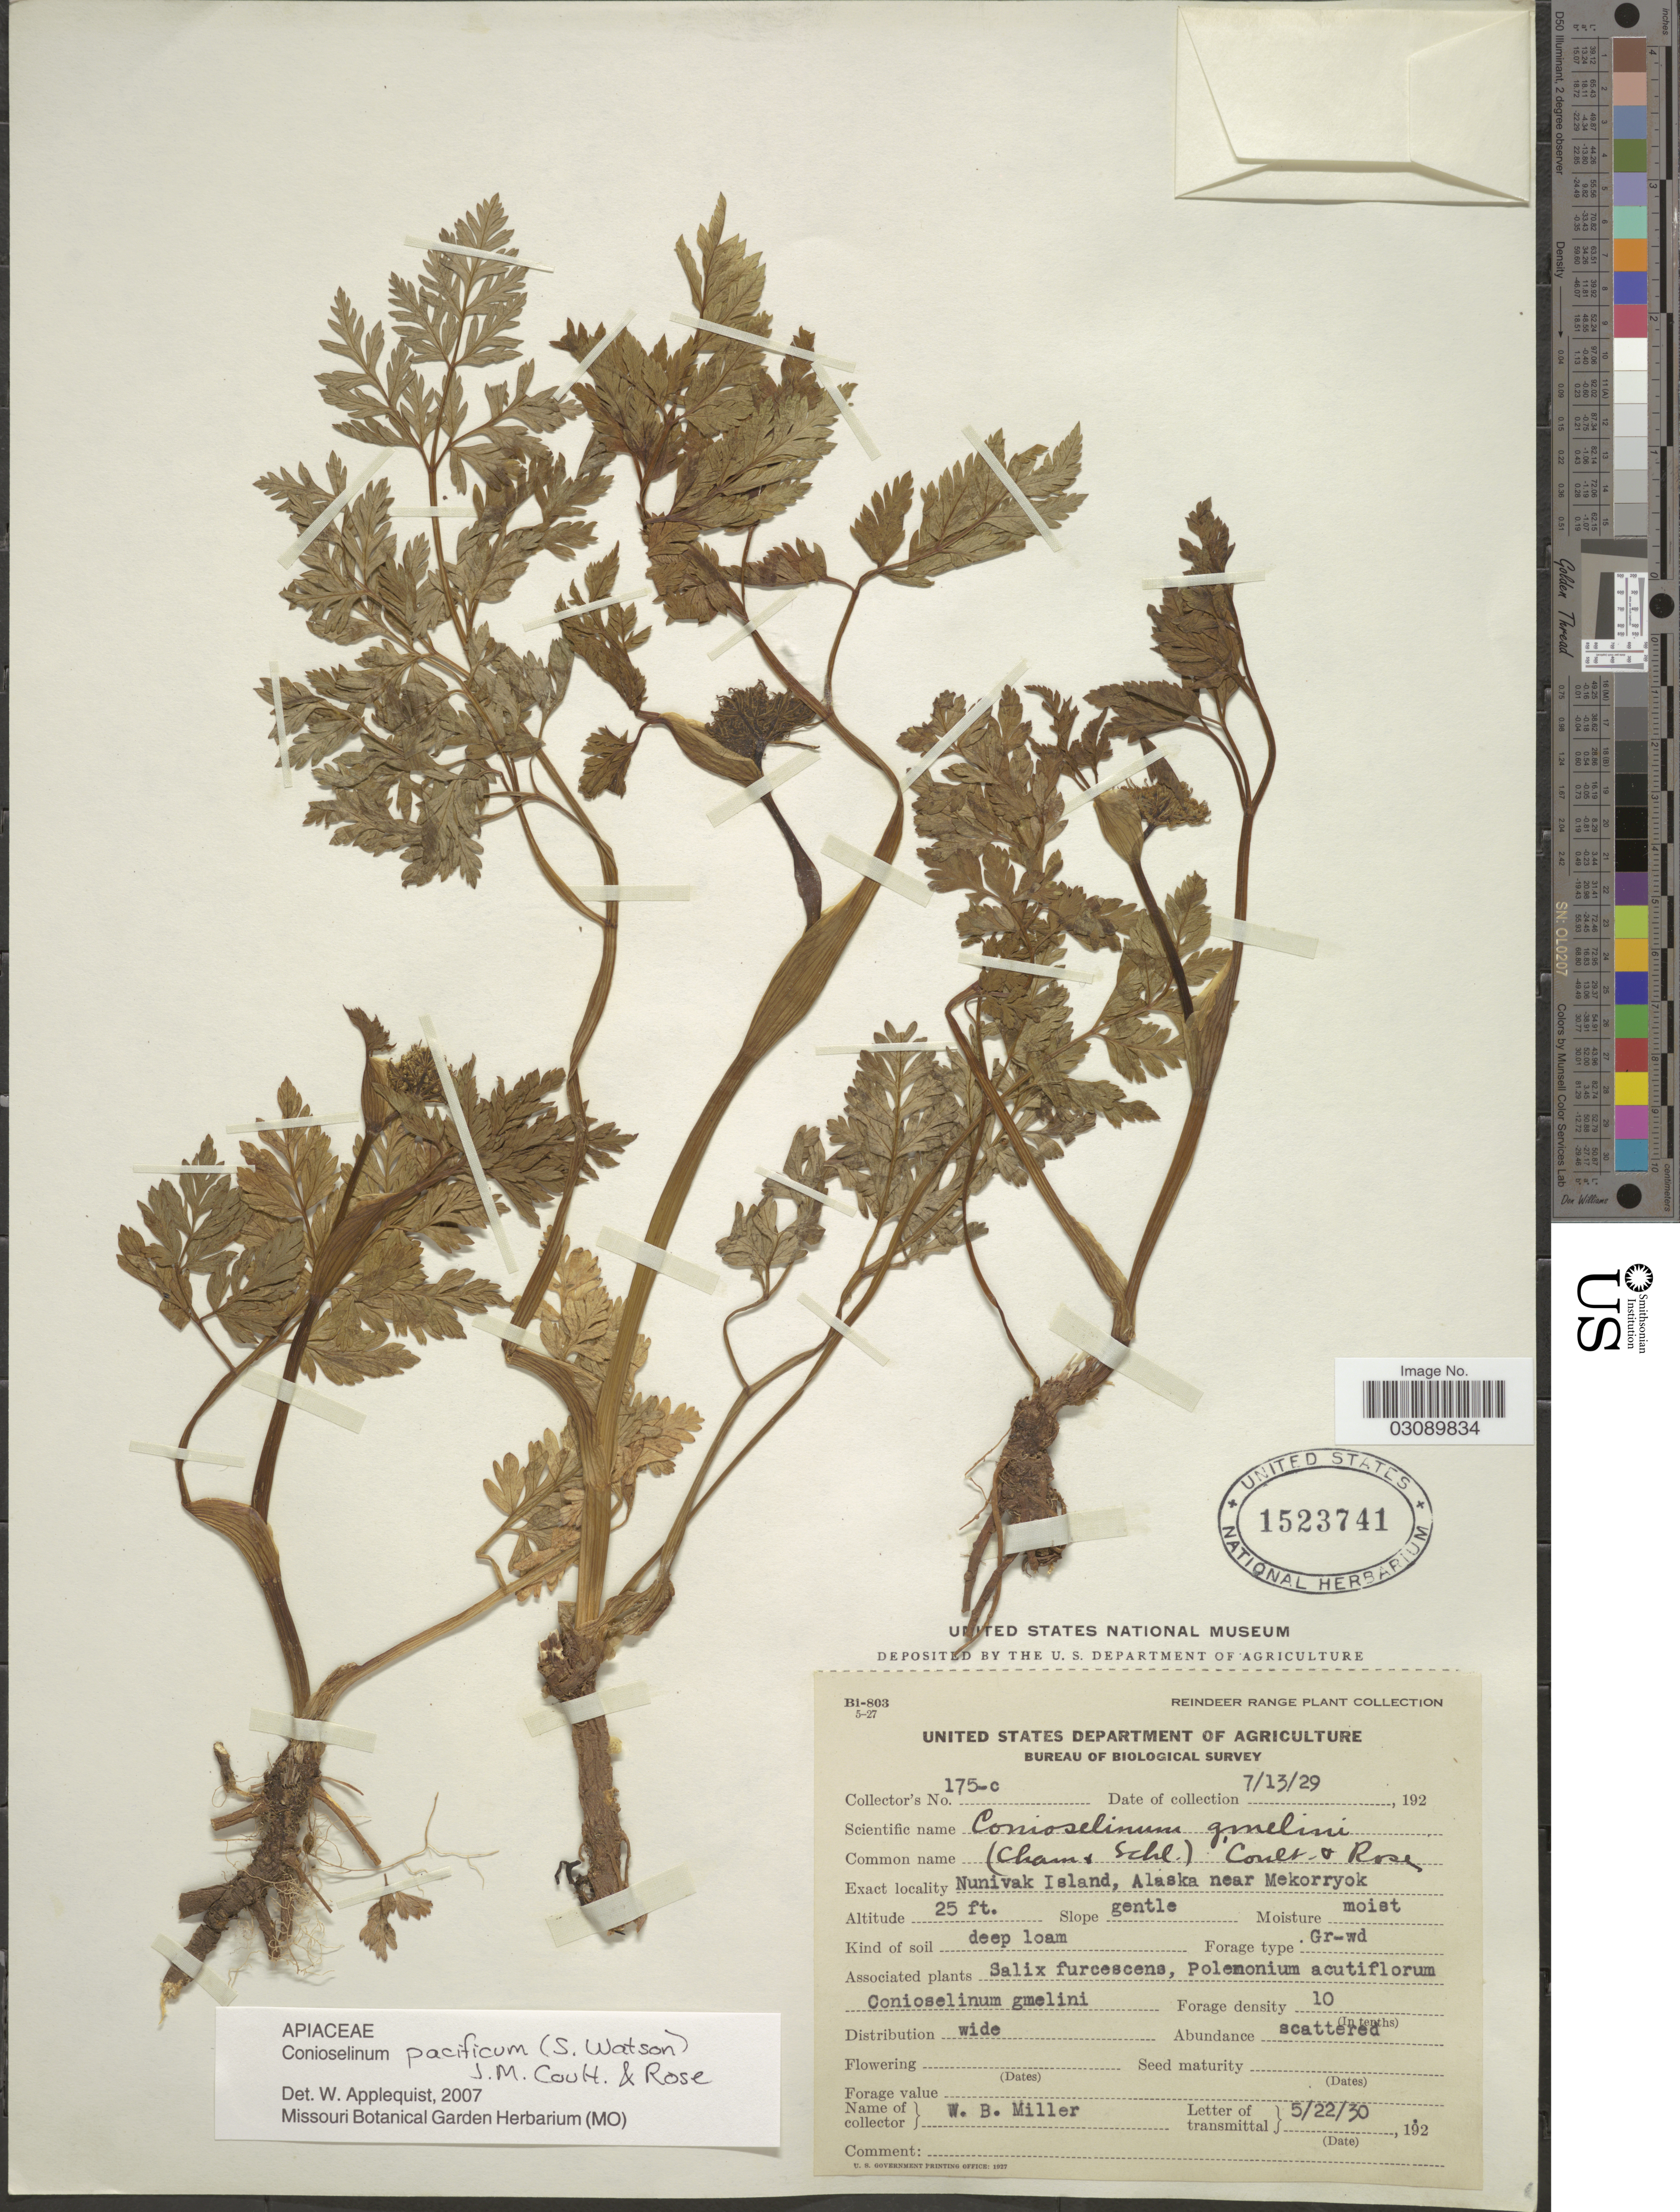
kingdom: Plantae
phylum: Tracheophyta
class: Magnoliopsida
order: Apiales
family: Apiaceae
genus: Conioselinum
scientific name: Conioselinum pacificum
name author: (S. Watson) J.M. Coult. & Rose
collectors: W. Miller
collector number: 175-c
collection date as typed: Transcribed d/m/y: 13/7/29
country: United States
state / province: Alaska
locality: Nunivak Island, Alaska near Mekorryok.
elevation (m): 8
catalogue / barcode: US 1523741